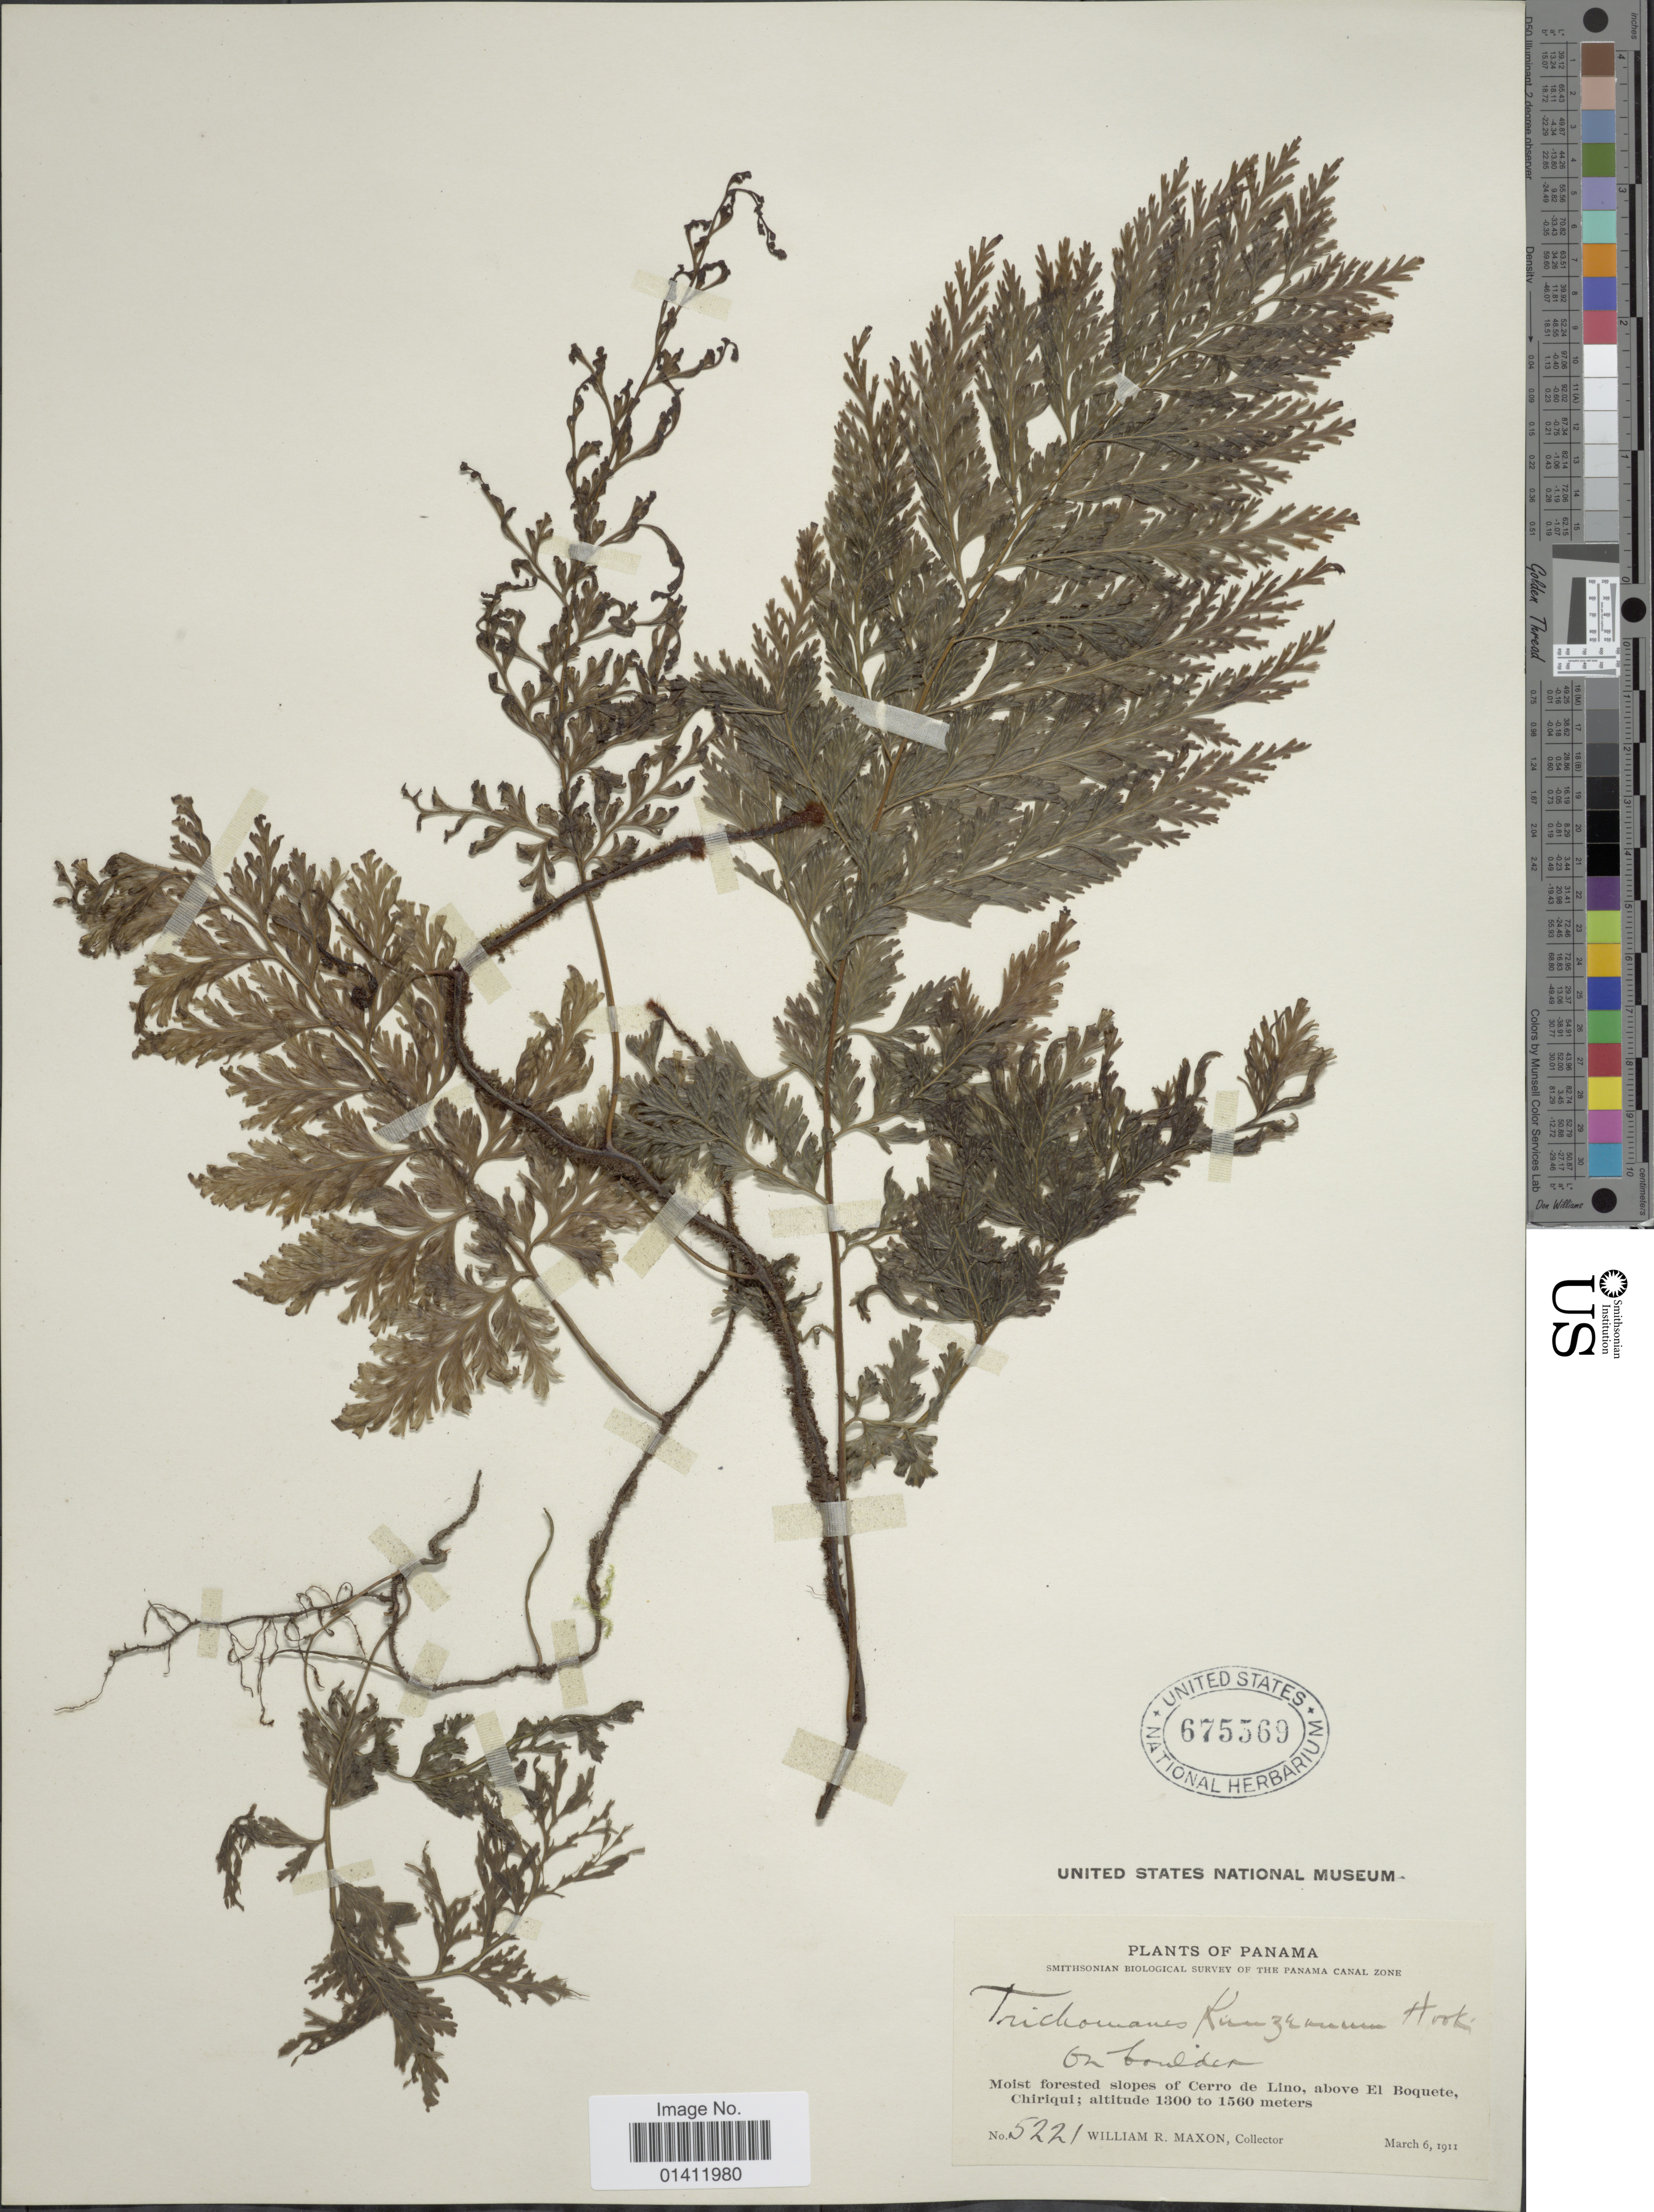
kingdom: Plantae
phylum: Tracheophyta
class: Polypodiopsida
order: Hymenophyllales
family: Hymenophyllaceae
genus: Vandenboschia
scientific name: Vandenboschia radicans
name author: (Sw.) Copel.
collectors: W. R. Maxon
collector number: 5221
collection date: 1911-03-06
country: Panama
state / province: Chiriqui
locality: Moist forested slopes of Cerro de Lino, above El Boquete.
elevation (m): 1300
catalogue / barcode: US 675569